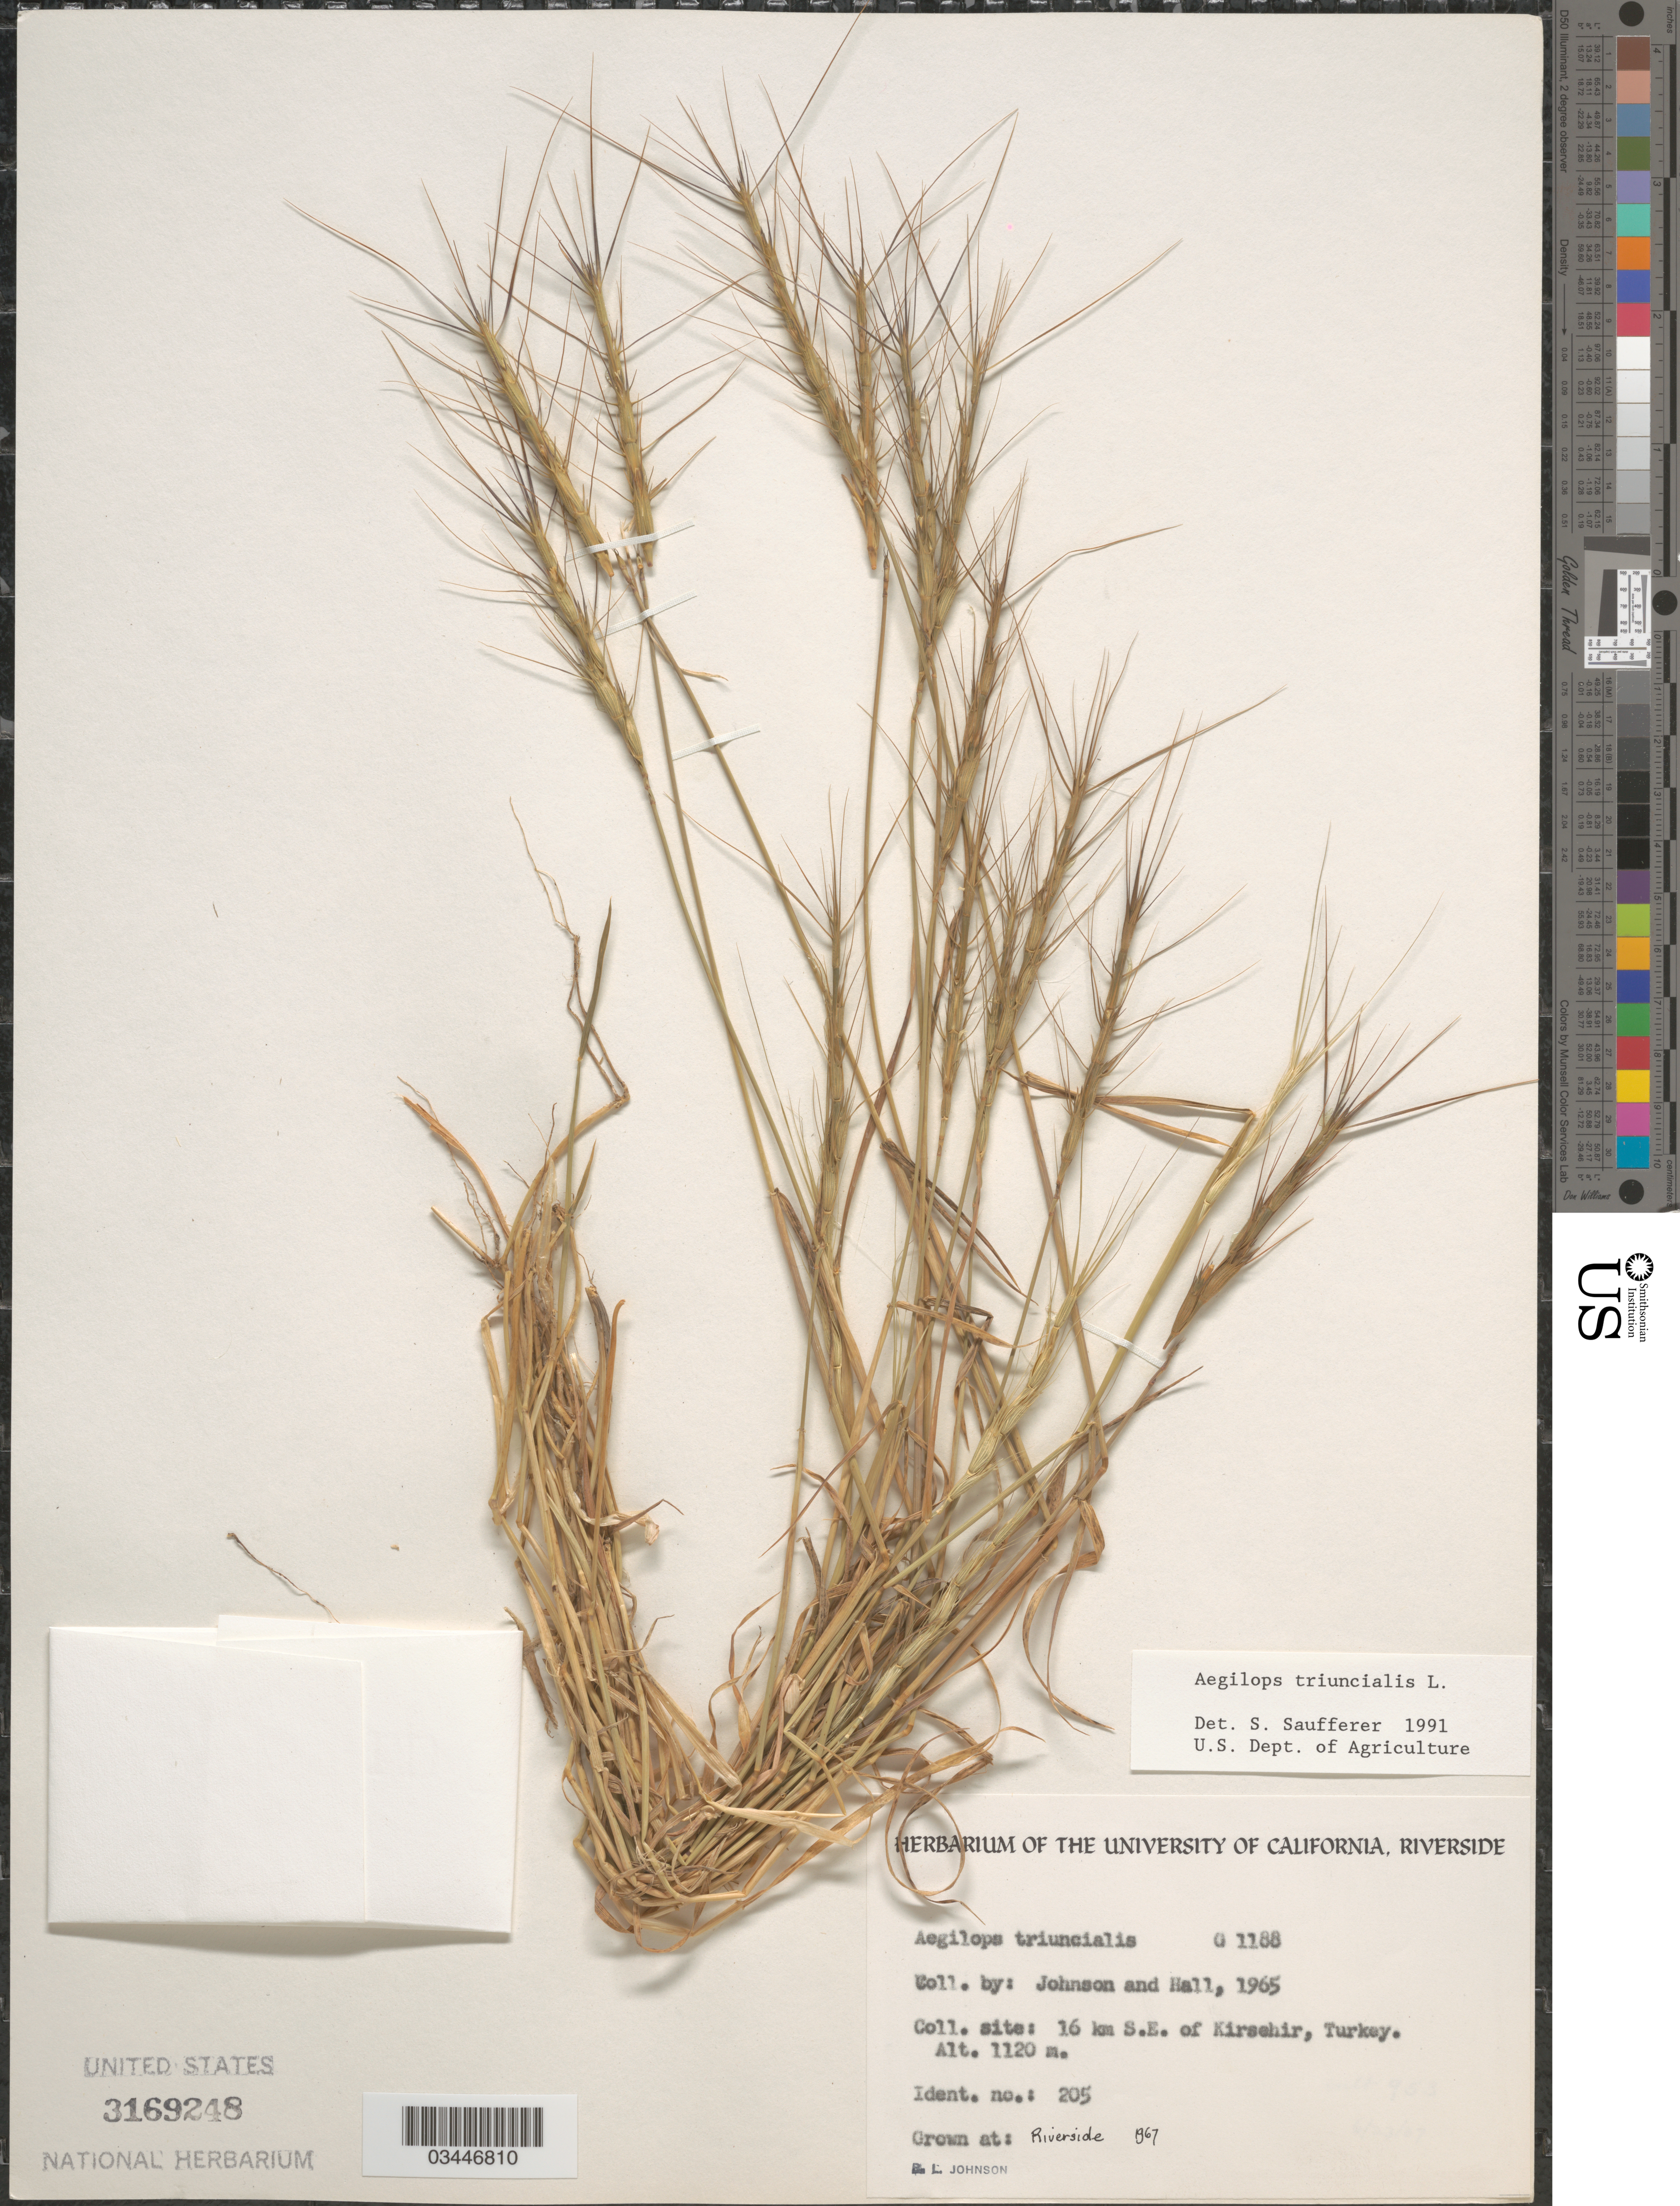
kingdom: Plantae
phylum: Tracheophyta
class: Liliopsida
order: Poales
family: Poaceae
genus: Aegilops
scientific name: Aegilops triuncialis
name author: L.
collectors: B. Johnson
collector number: G1188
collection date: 1967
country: United States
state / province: California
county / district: Riverside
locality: Riverside.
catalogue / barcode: US 3169248